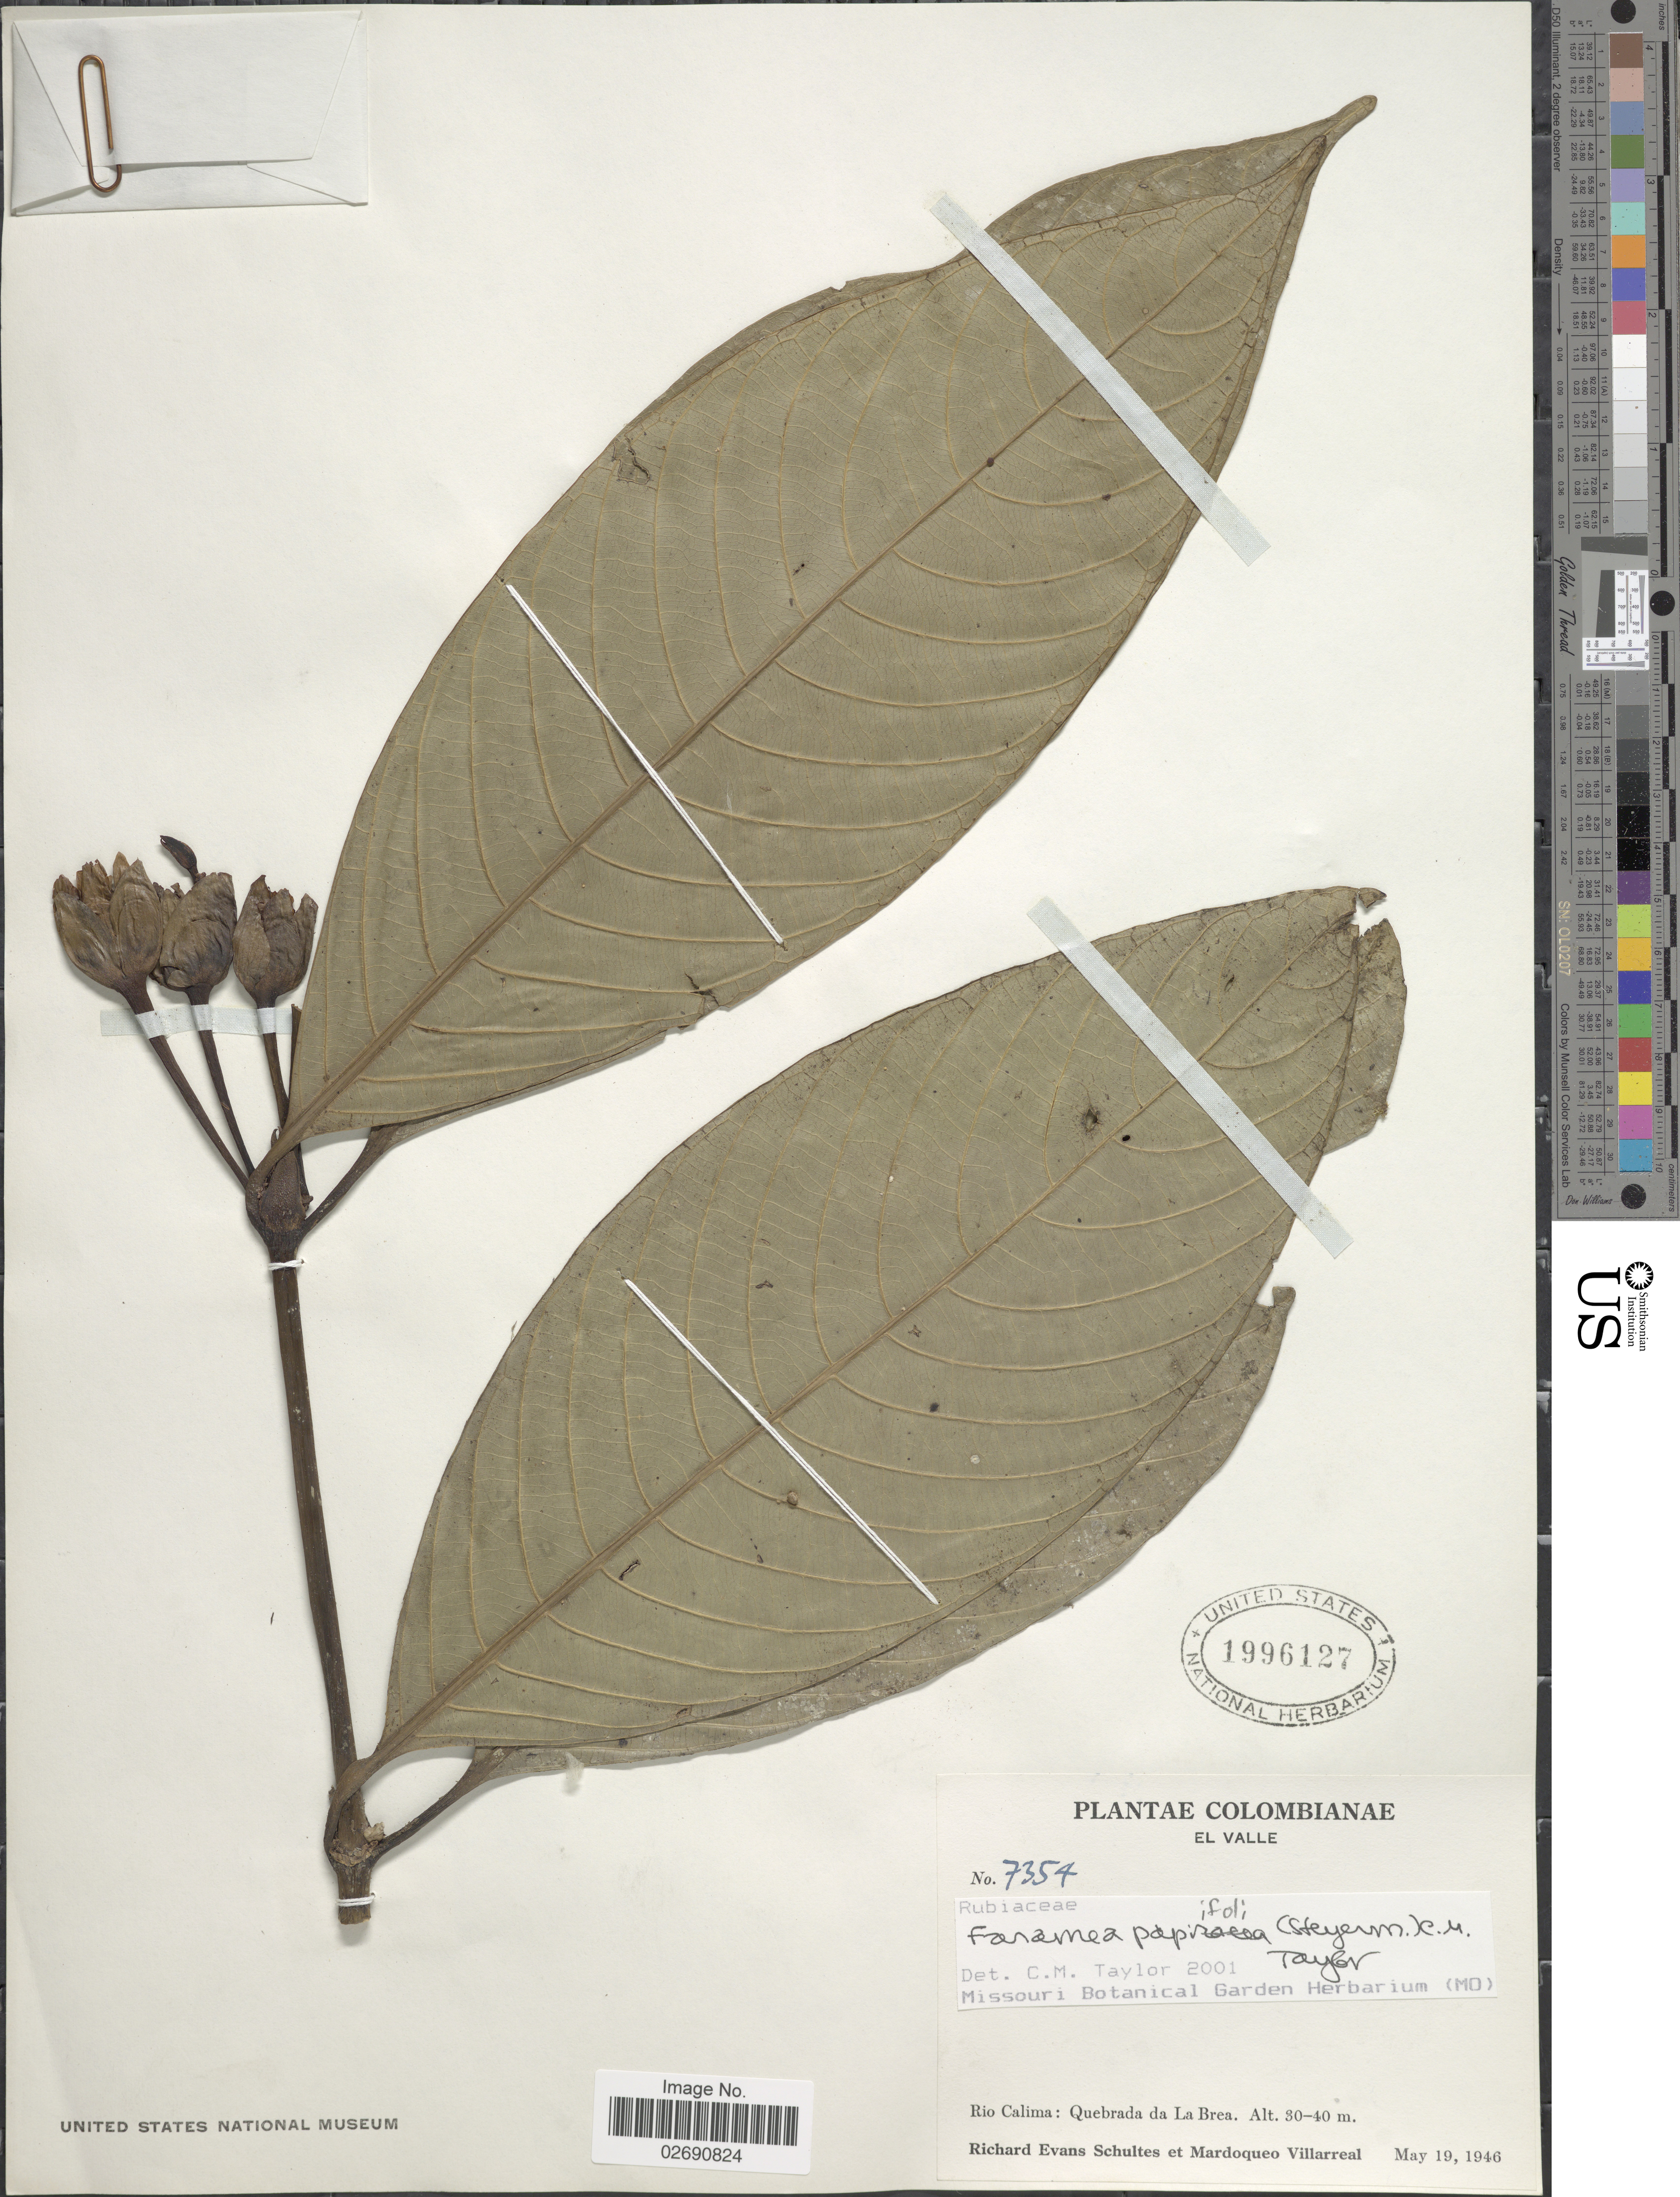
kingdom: Plantae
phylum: Tracheophyta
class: Magnoliopsida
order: Gentianales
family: Rubiaceae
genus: Faramea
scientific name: Faramea papirifolia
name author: (Standl. ex Steyerm.) C.M. Taylor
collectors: R. E. Schultes & M. Villarreal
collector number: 7354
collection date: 1946-05-19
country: Colombia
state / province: Valle del Cauca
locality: El Valle. Rio Calima: Quebrada de La Brea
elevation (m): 30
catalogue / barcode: US 1996127